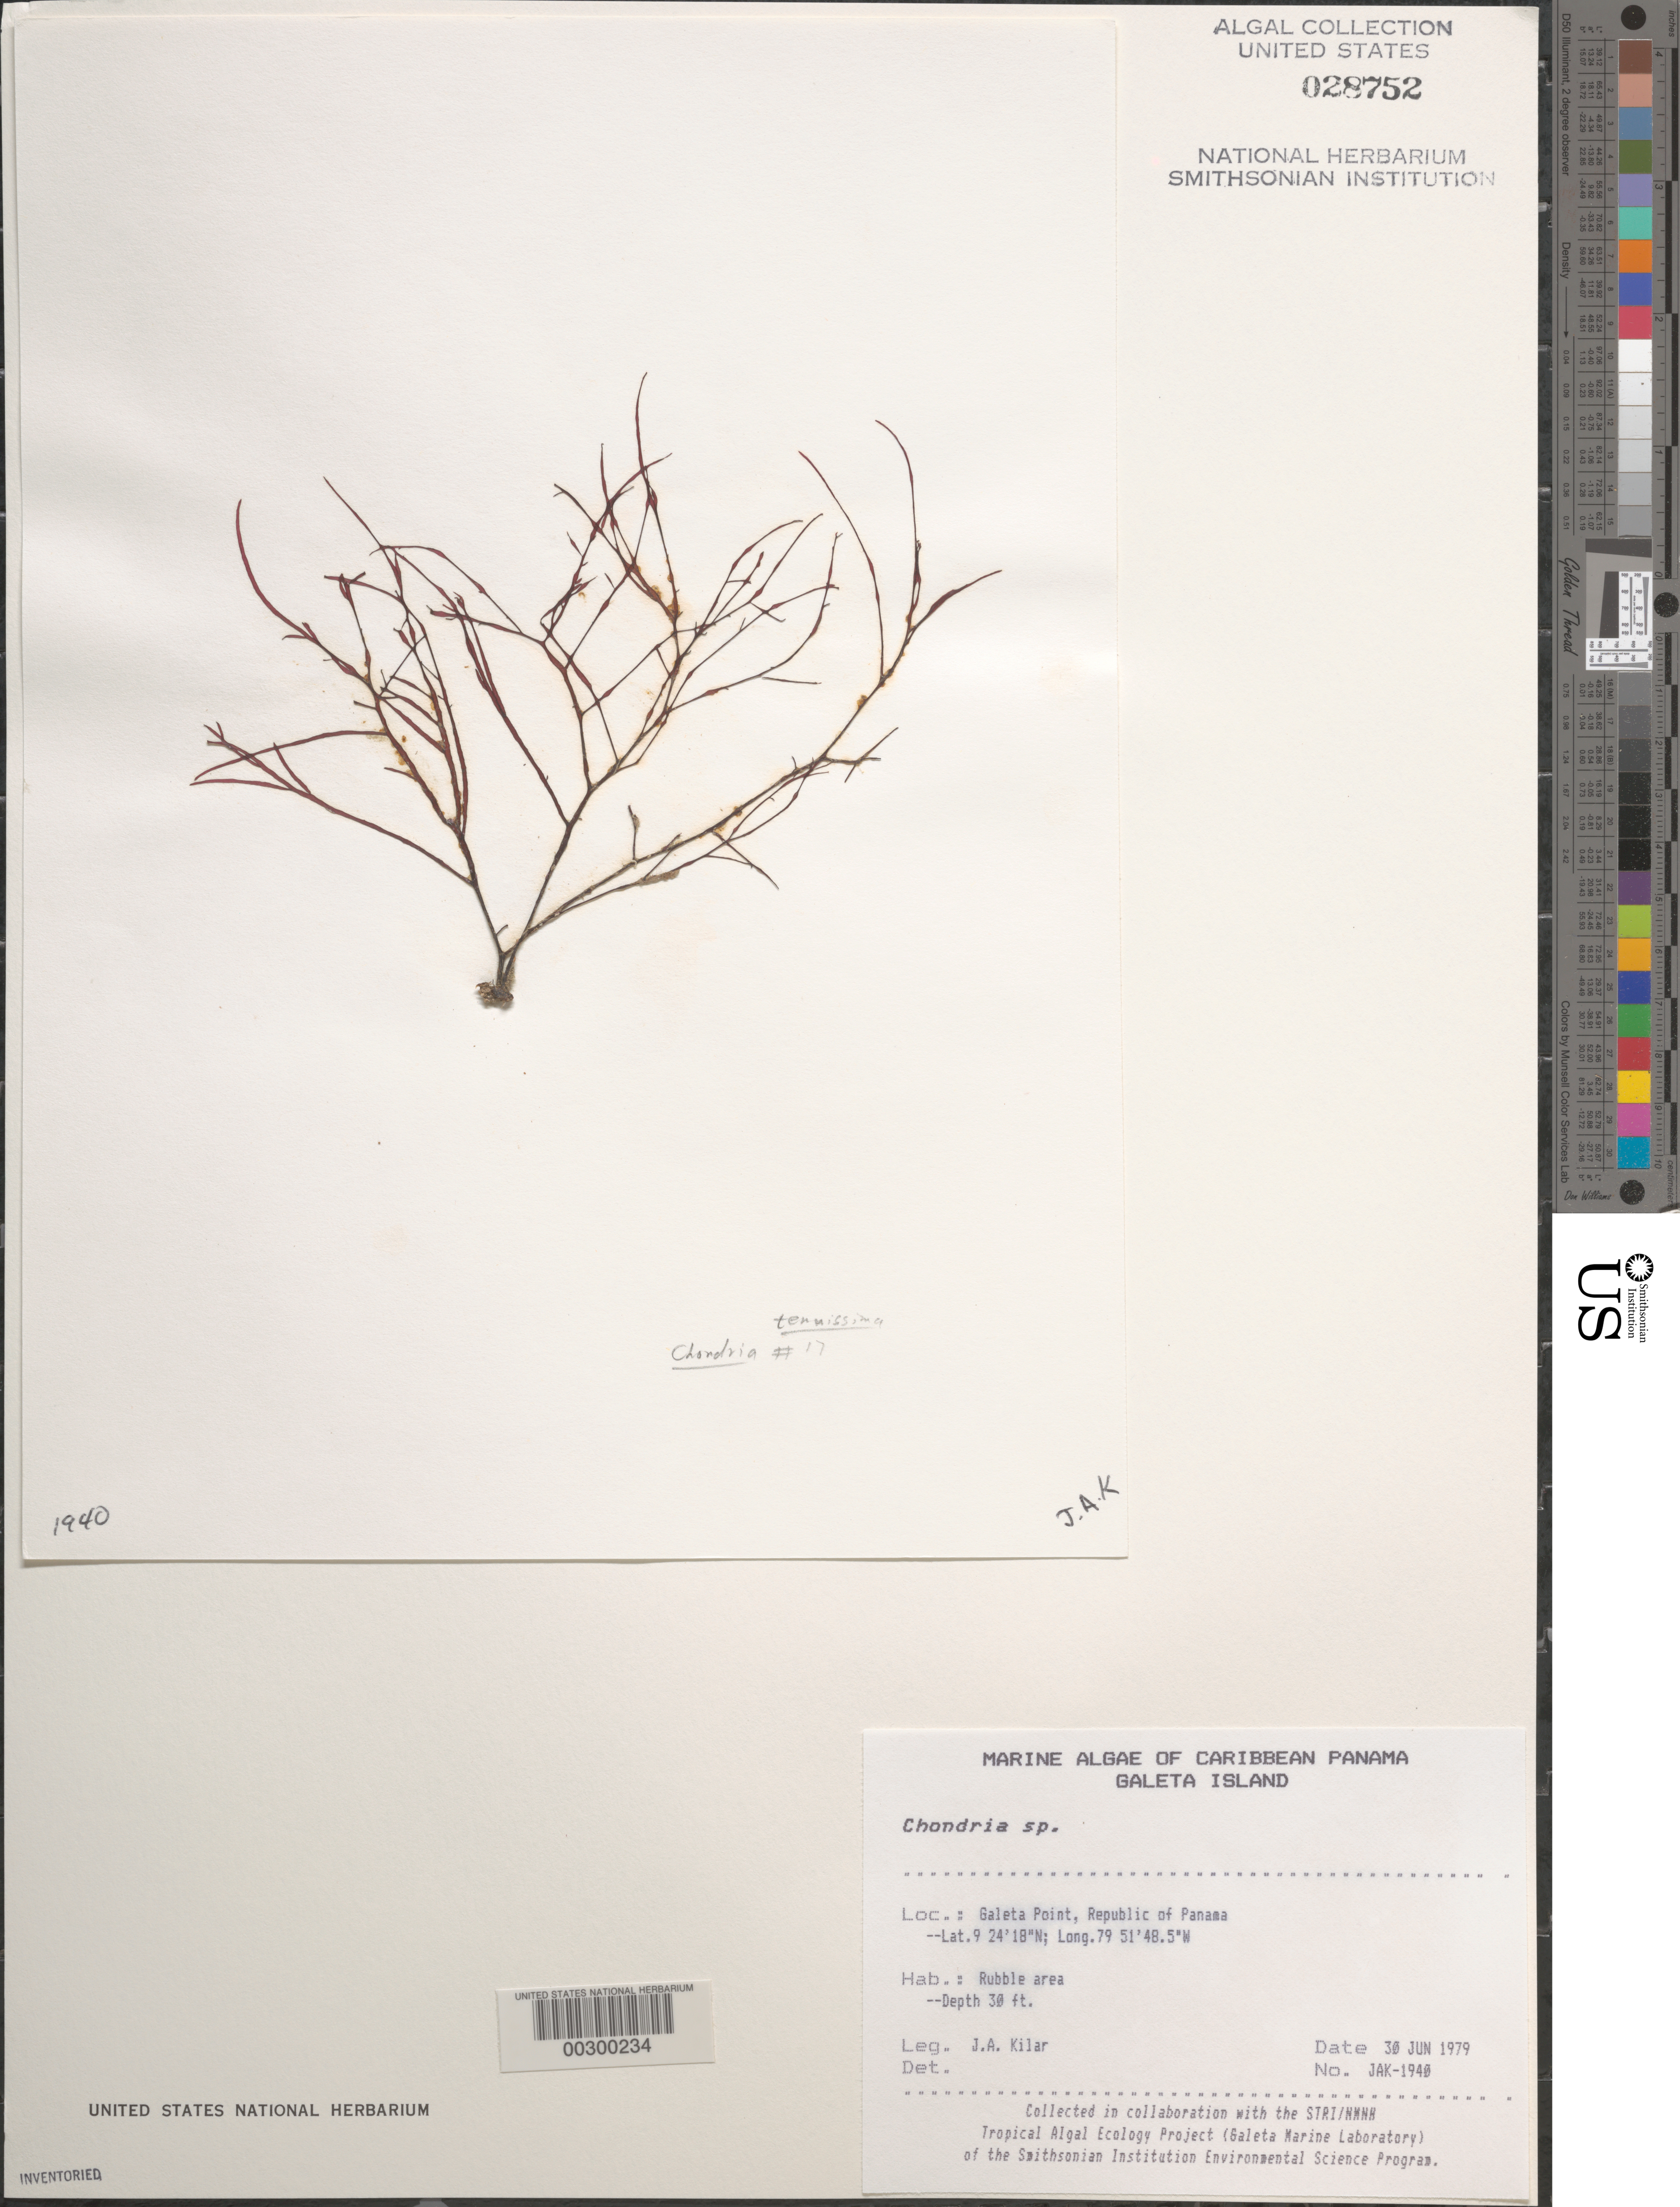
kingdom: Plantae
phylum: Rhodophyta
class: Florideophyceae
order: Ceramiales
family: Rhodomelaceae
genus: Chondria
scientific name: Chondria sp.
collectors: J. A. Kilar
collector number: JAK-1940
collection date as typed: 30 Jun 1979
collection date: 1979-06-30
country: Panama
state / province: Colón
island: Galeta Island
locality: Galeta Point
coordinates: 9 24' 18" N, 79 51' 48.5" W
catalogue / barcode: US 28752